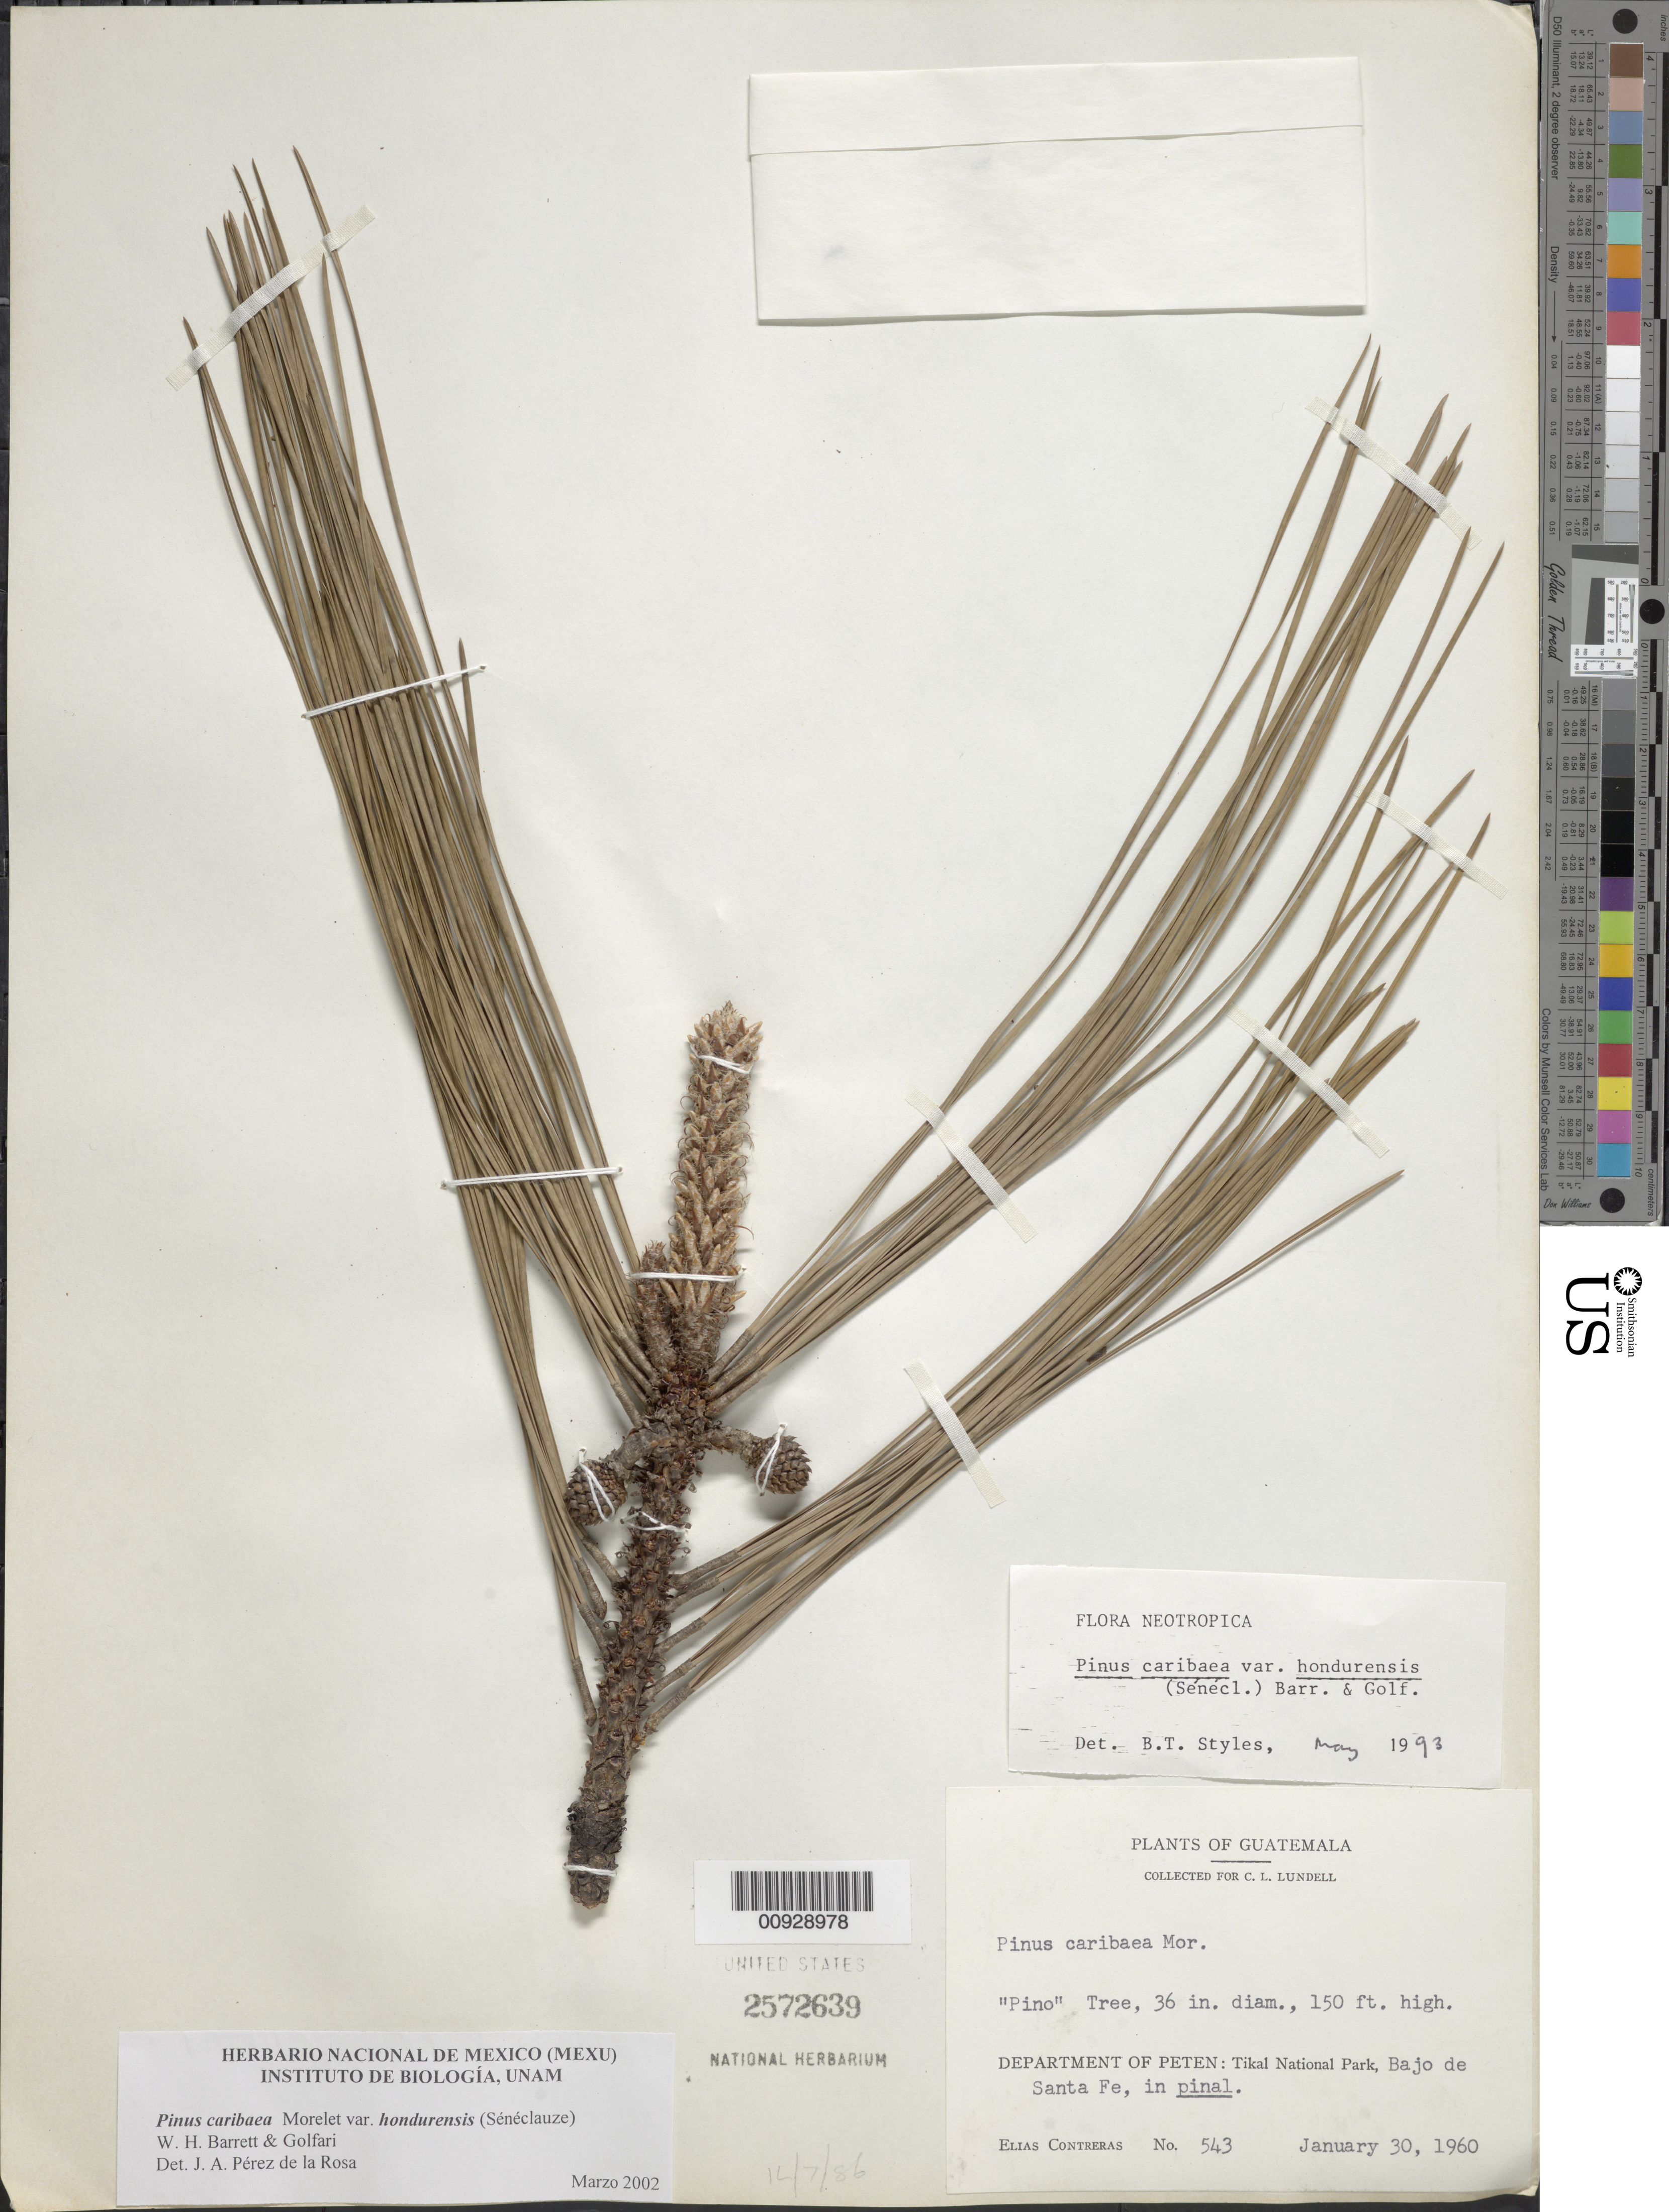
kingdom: Plantae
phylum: Tracheophyta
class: Pinopsida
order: Pinales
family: Pinaceae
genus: Pinus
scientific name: Pinus caribaea var. hondurensis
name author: (Sénécl.) W.H.G. Barrett & Golfari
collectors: E. Contreras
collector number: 543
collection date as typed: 30 Jan 1960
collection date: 1960-01-30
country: Guatemala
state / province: El Petén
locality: Tikal National Park, Bajo de Santa Fé.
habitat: In pinal.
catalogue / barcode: US 2572639